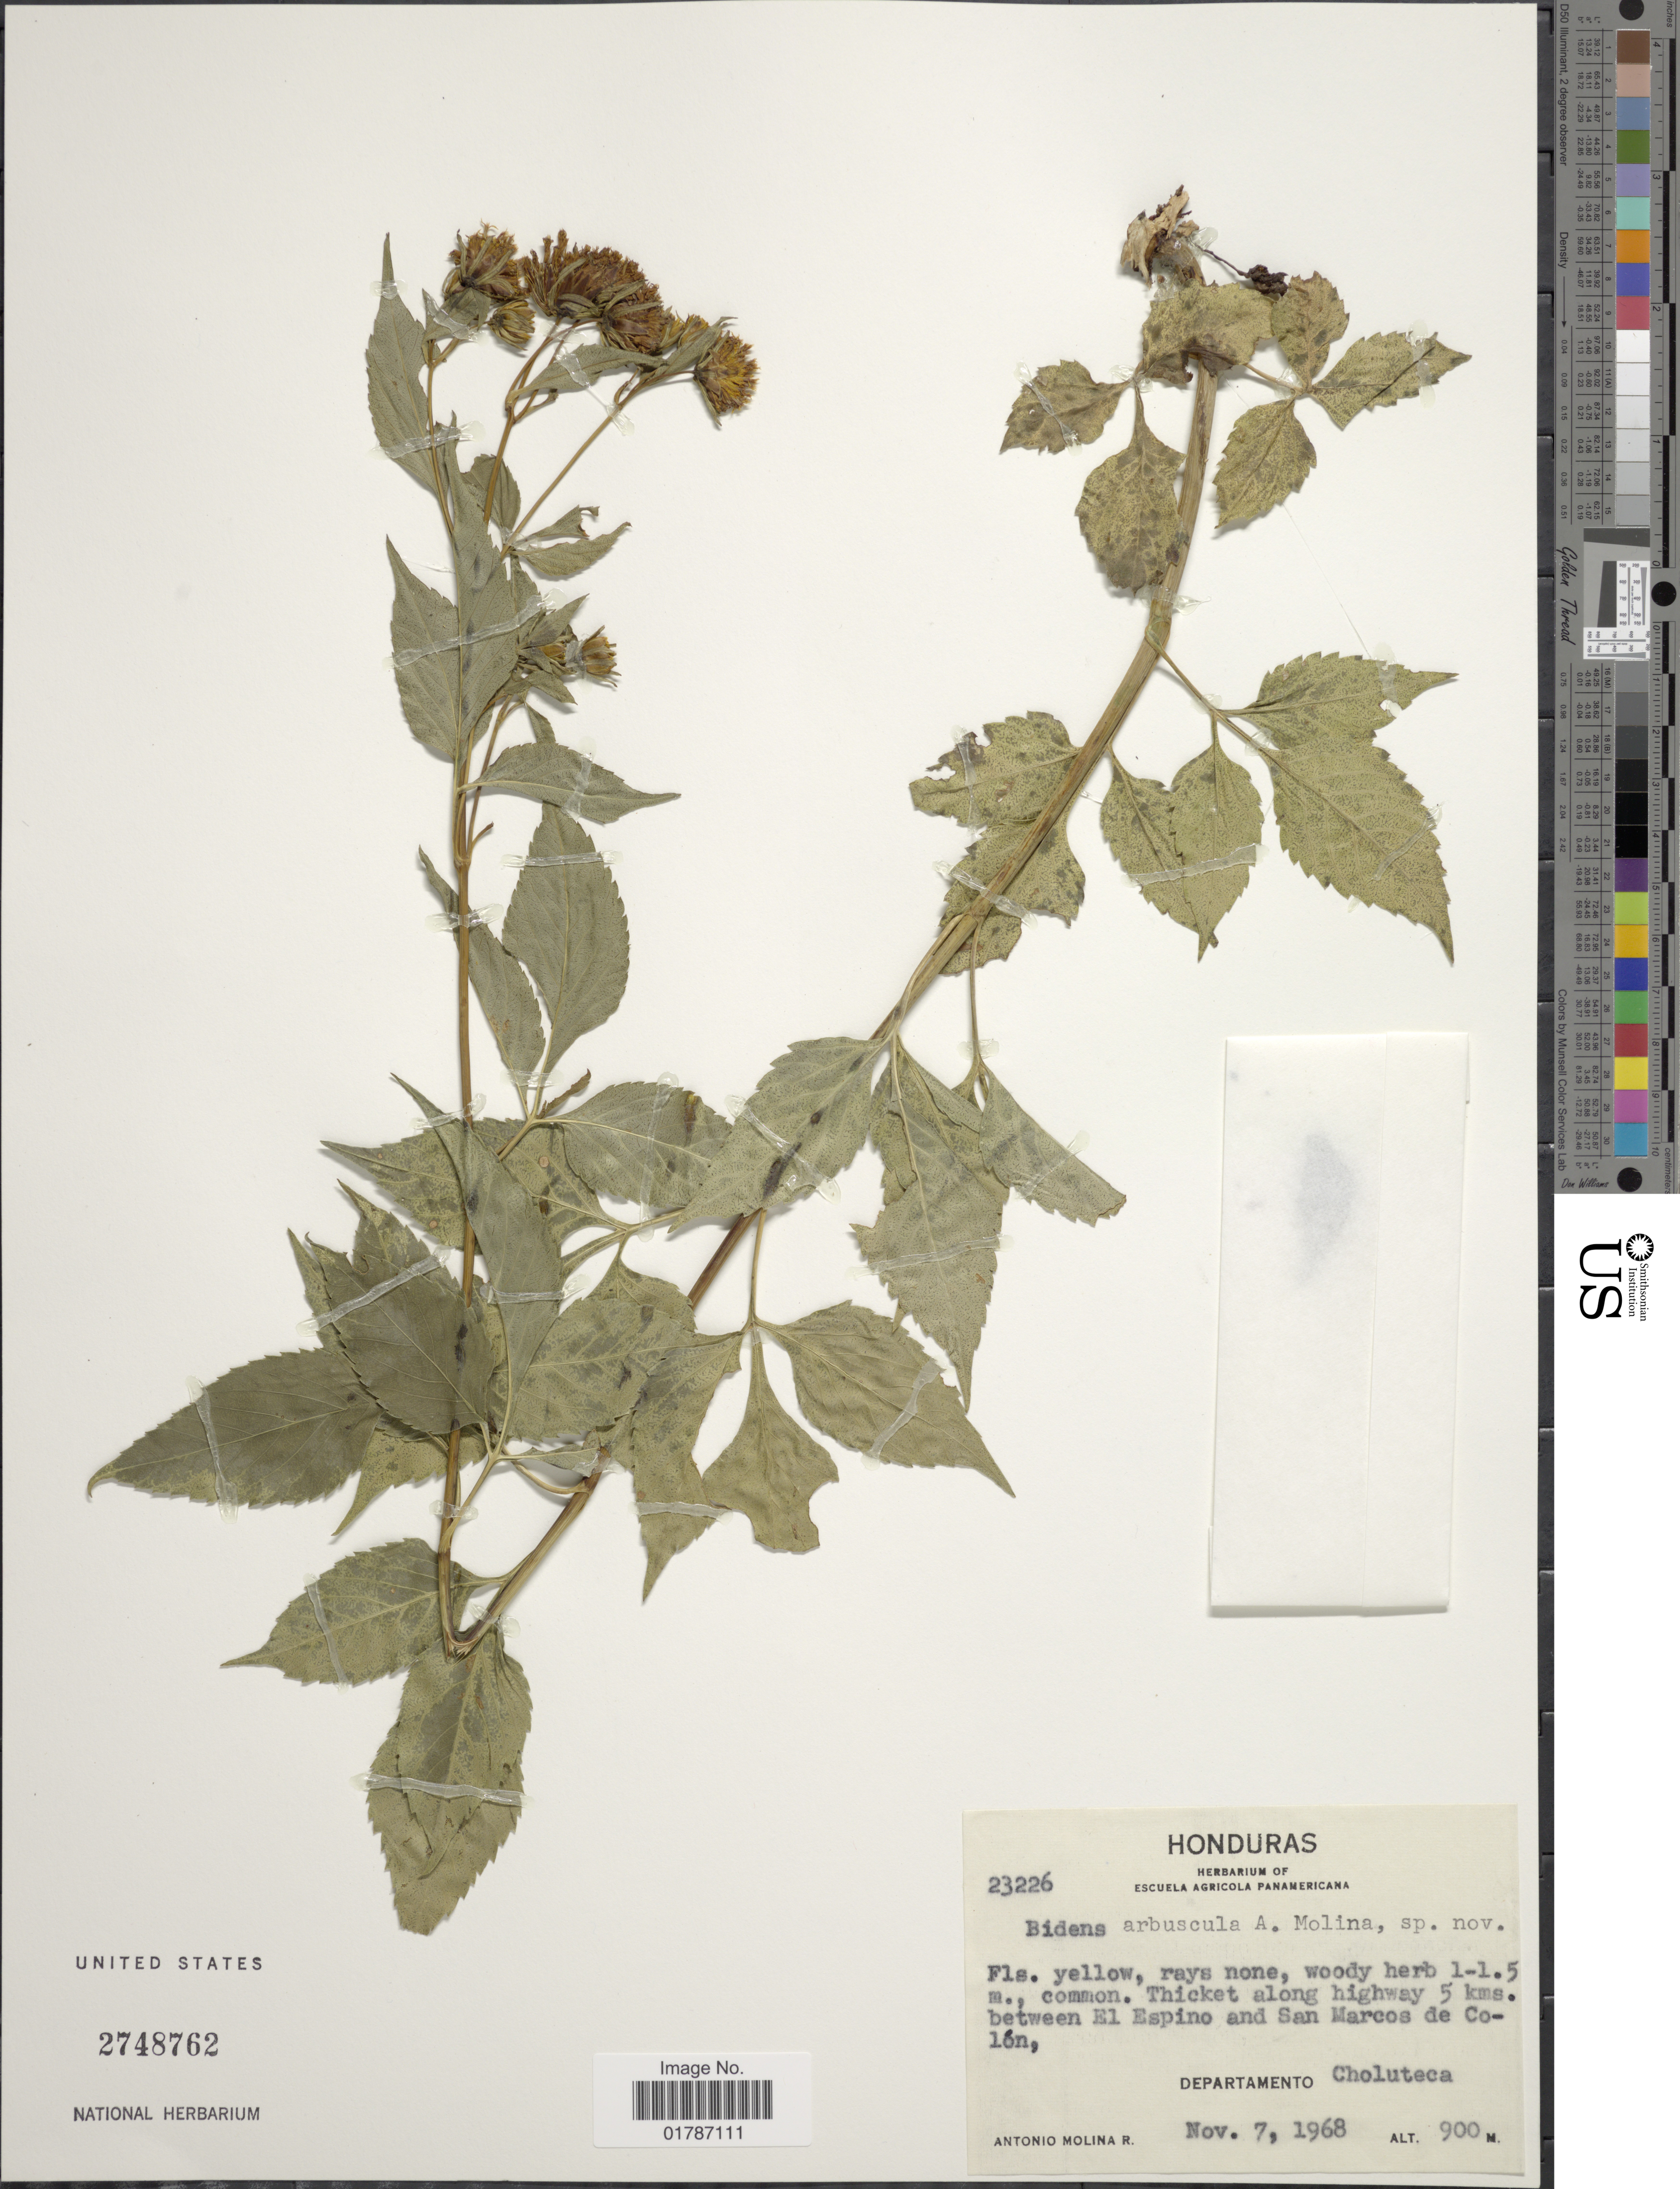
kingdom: Plantae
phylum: Tracheophyta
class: Magnoliopsida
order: Asterales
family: Asteraceae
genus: Bidens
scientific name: Bidens arbuscula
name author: Ant. Molina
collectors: A. Molina R.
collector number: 23226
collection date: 1968-11-07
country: Honduras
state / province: Choluteca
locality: Thicket along highway 5 kms. between El Espino and San Marcos de Colon, Departamento Choluteca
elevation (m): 900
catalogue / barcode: US 2748762